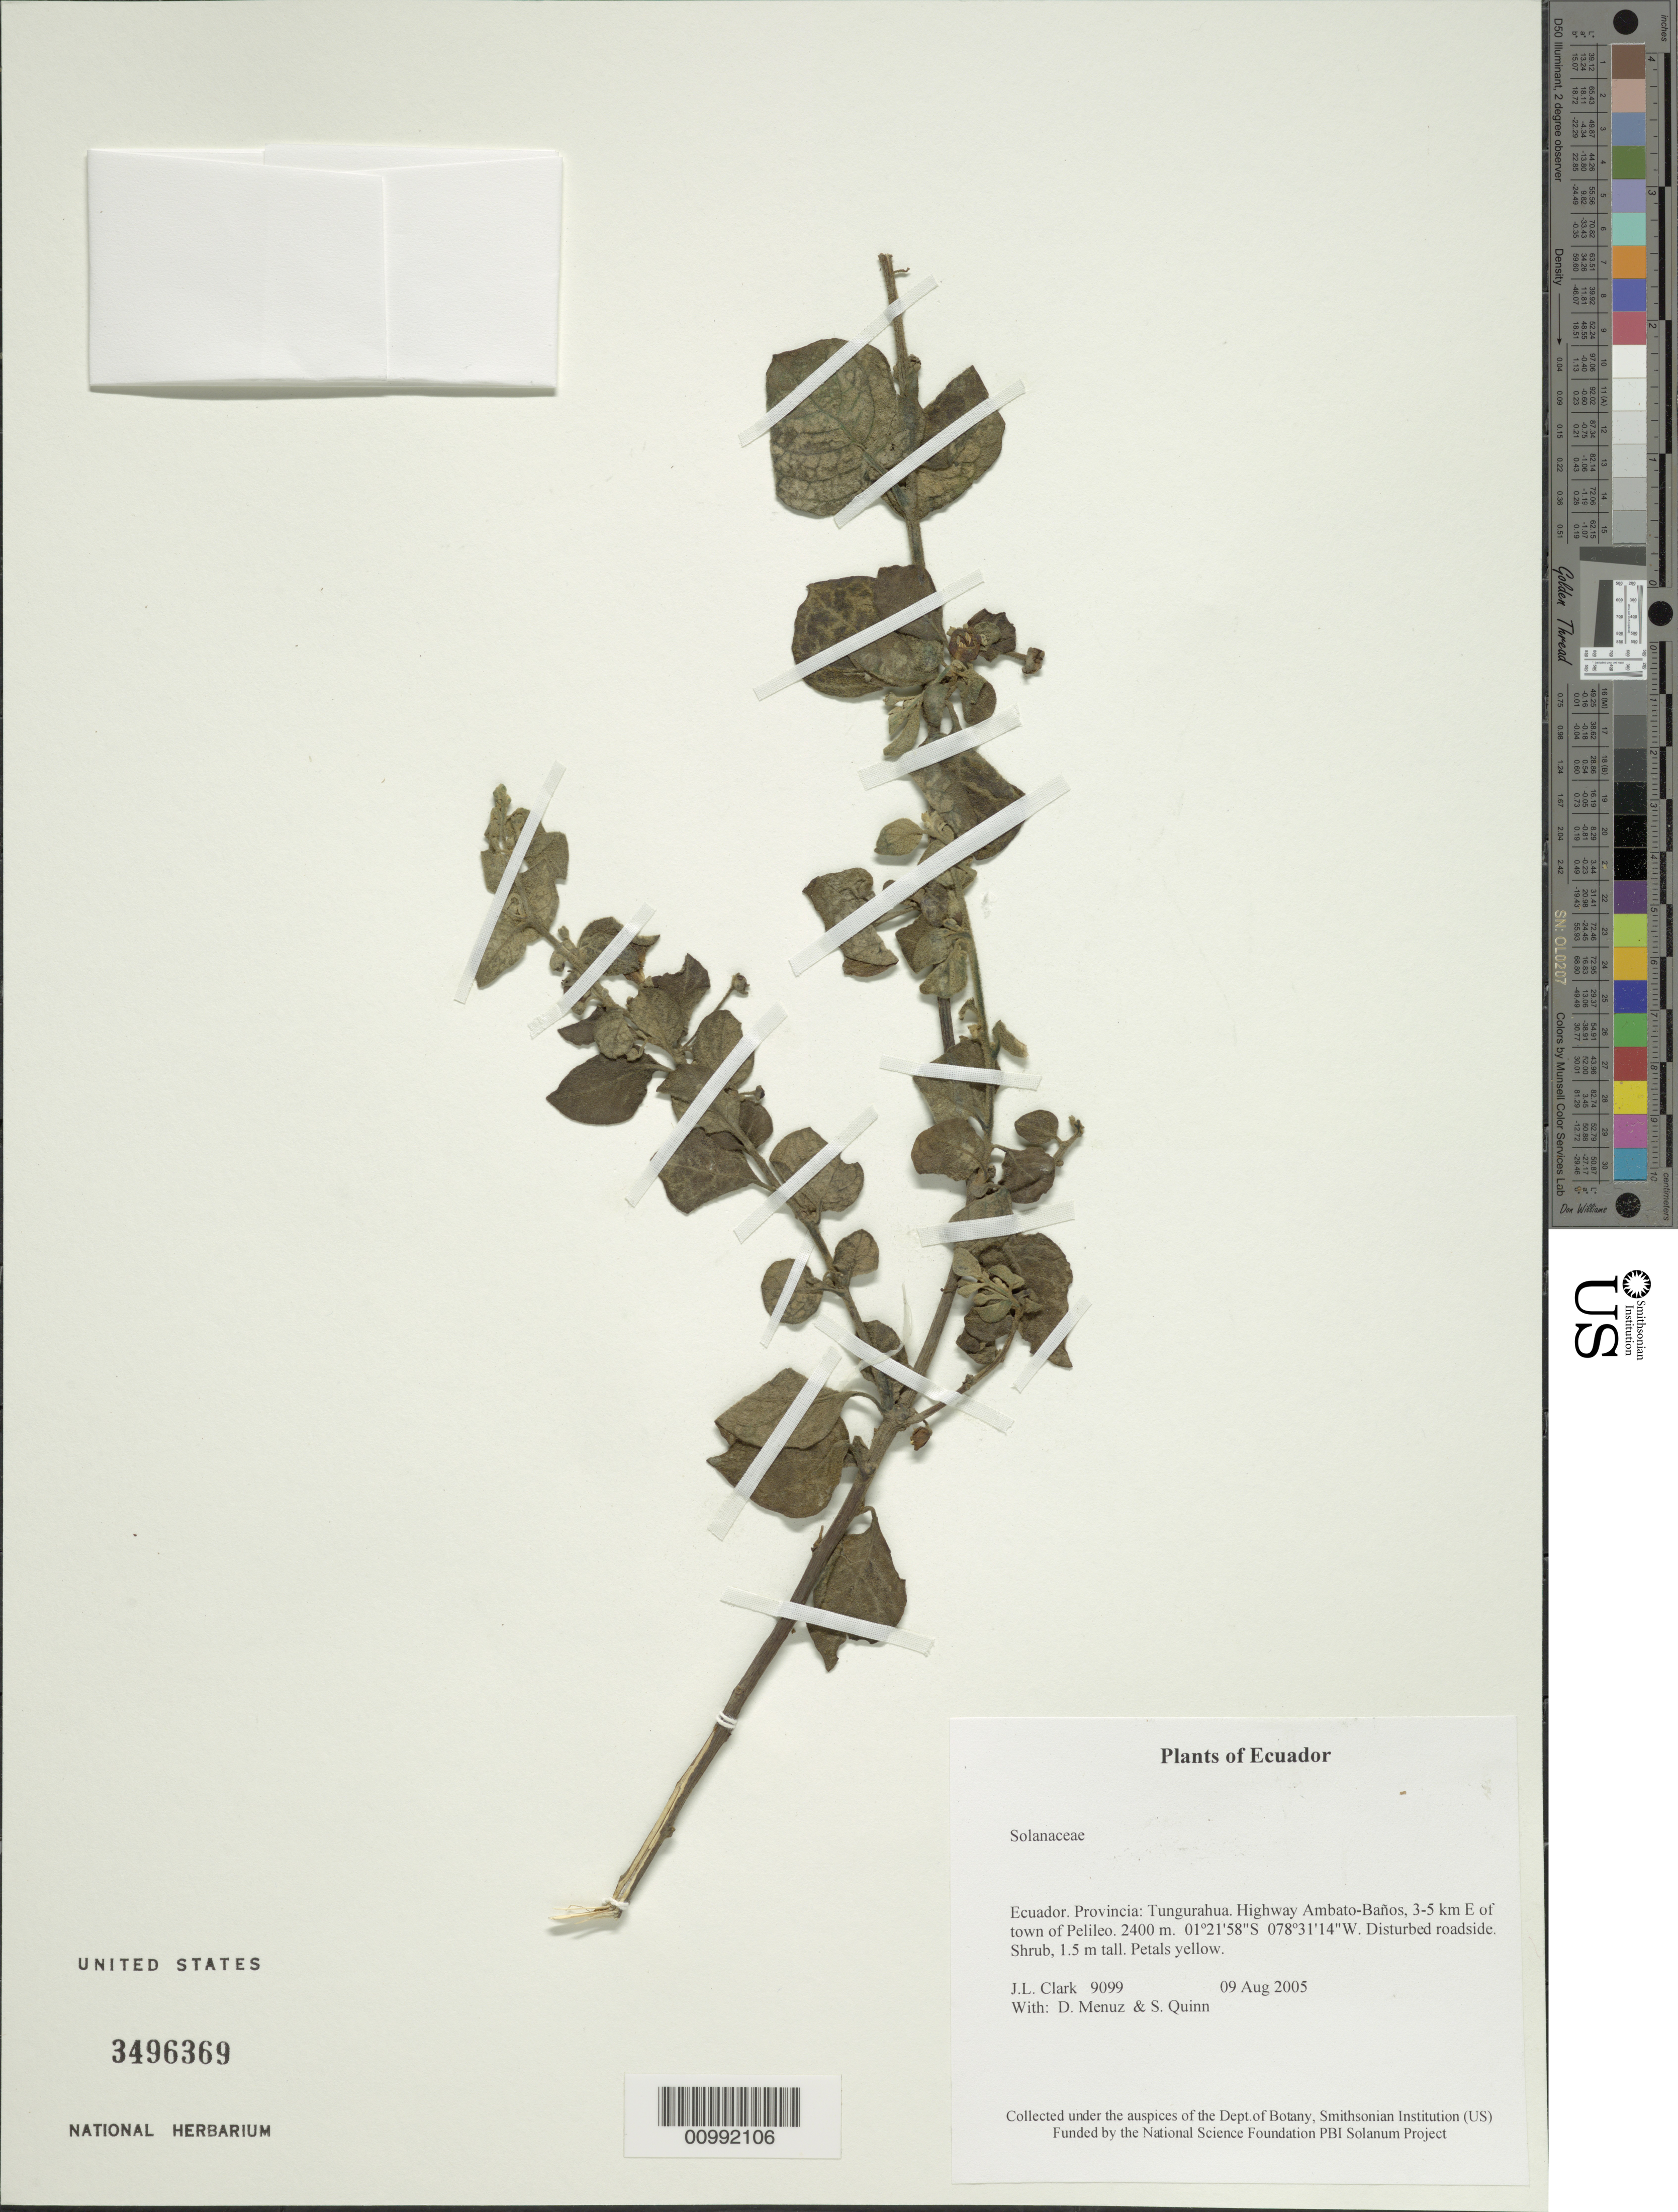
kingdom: Plantae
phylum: Tracheophyta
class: Magnoliopsida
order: Solanales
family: Solanaceae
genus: Iochroma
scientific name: Iochroma sp.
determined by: Knapp, S. D.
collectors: J. L. Clark, D. Menuz & S. Quinn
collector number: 9099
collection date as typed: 9 Aug 2005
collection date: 2005-08-09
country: Ecuador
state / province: Tungurahua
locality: Highway Ambato-Baños, 3-5 km E of town of Pelileo.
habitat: Disturbed roadside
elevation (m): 2400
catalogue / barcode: US 3496369